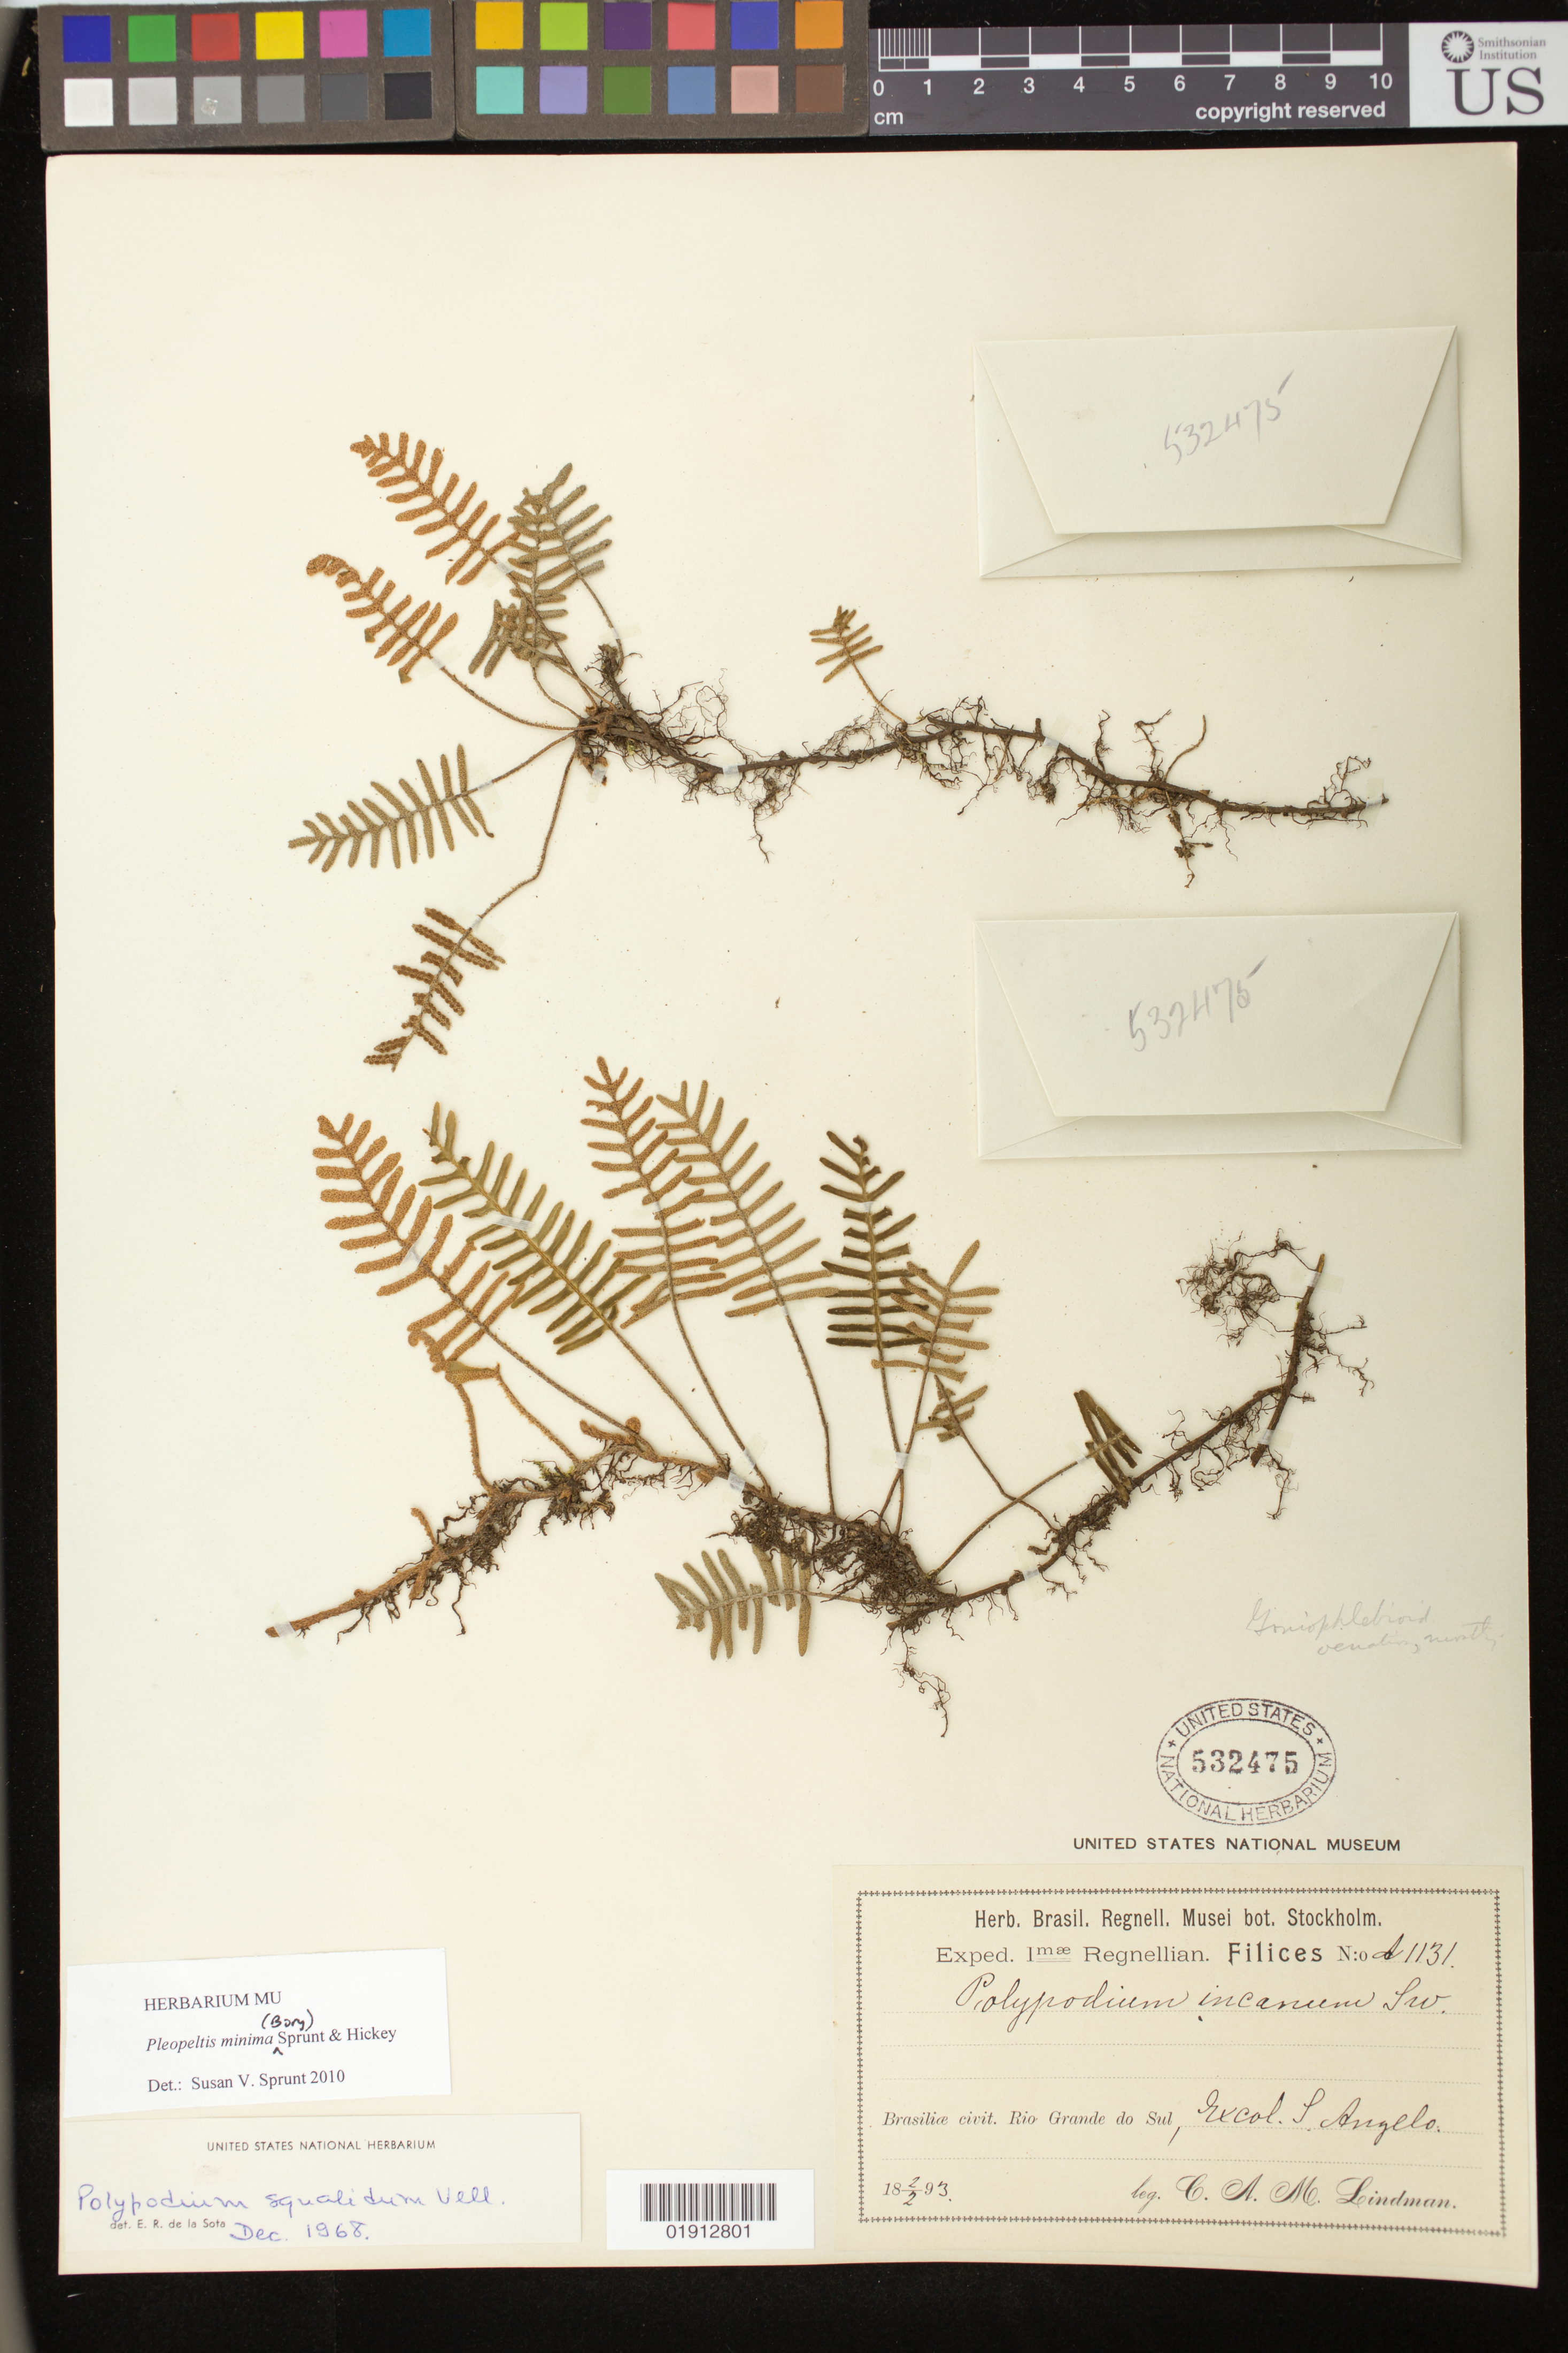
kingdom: Plantae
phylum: Tracheophyta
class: Polypodiopsida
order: Polypodiales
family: Polypodiaceae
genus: Pleopeltis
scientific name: Pleopeltis minima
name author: (Bory) J. Prado & R. Y. Hirai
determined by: Sprunt, S. V.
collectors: C. A. M. Lindman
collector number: d 1131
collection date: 1893-02-02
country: Brazil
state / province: Rio Grande do Sul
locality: Excol. S. Angelo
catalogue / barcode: US 532475